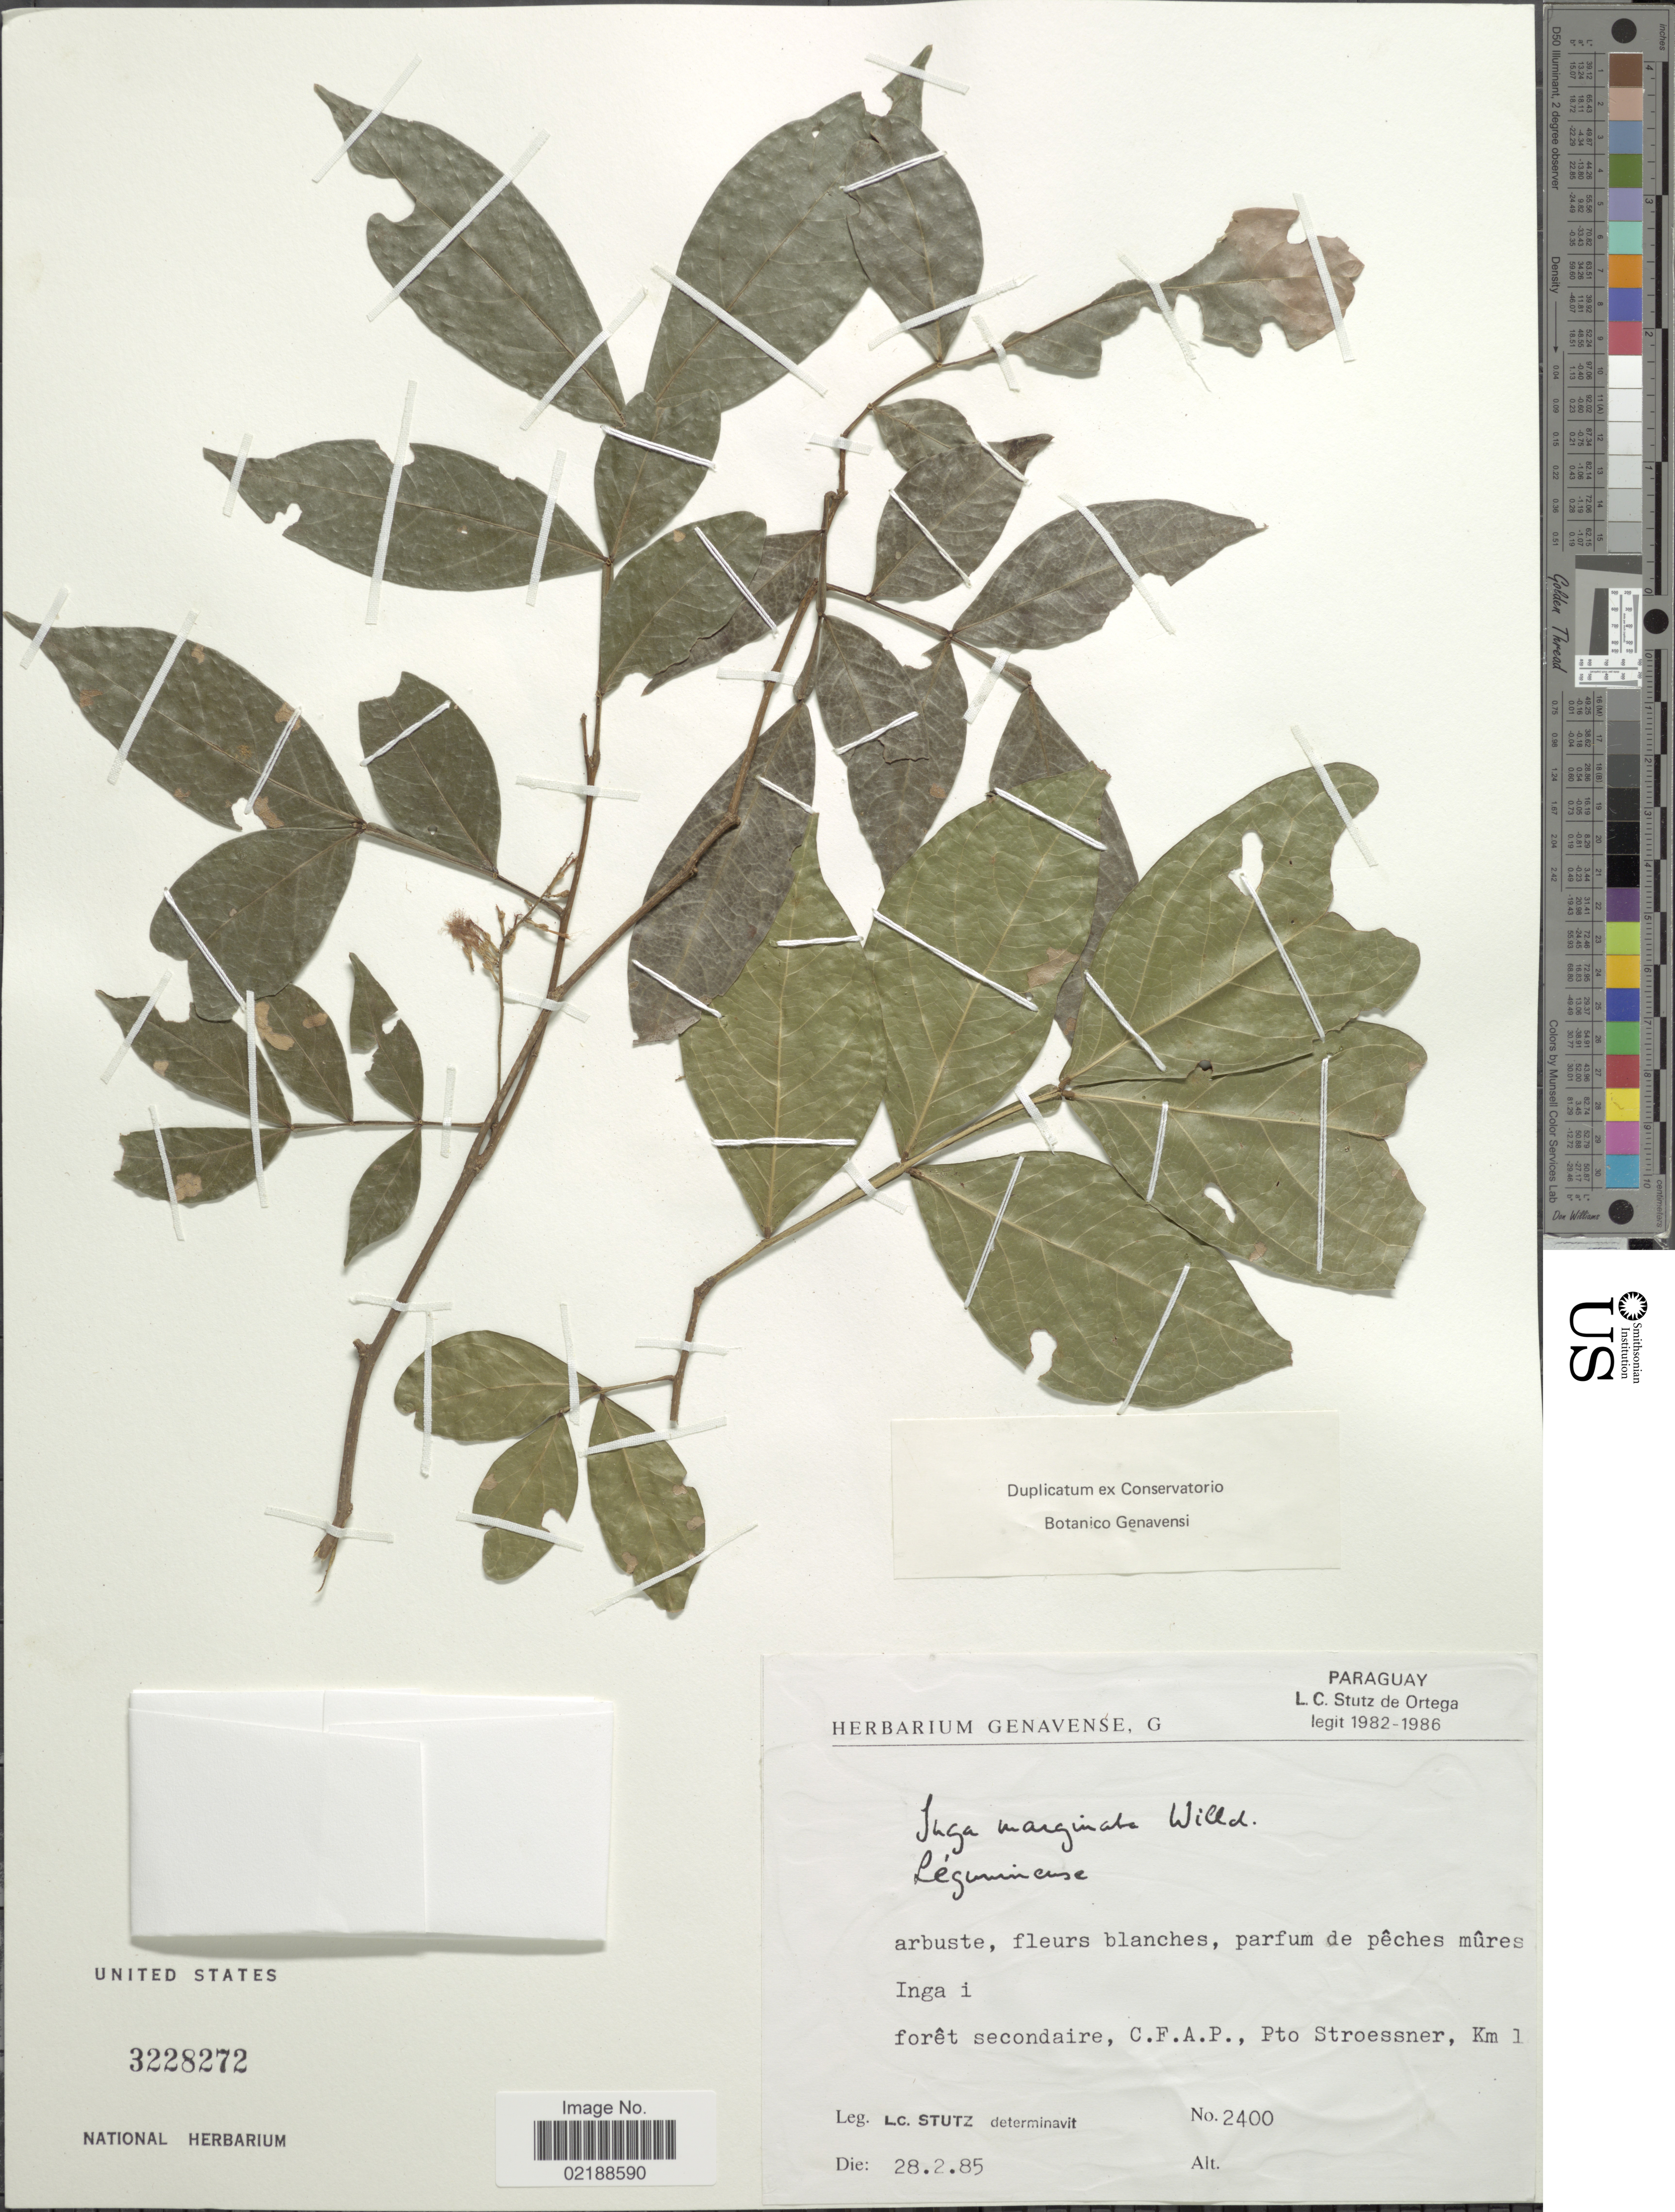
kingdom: Plantae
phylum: Tracheophyta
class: Magnoliopsida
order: Fabales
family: Fabaceae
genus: Inga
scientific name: Inga marginata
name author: Willd.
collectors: L. C. Stutz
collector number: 2400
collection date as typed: Transcribed d/m/y: 28/2/85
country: Paraguay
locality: Forêt secondaire, C.F.A.P., Pto Stroessner, Km 1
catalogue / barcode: US 3228272